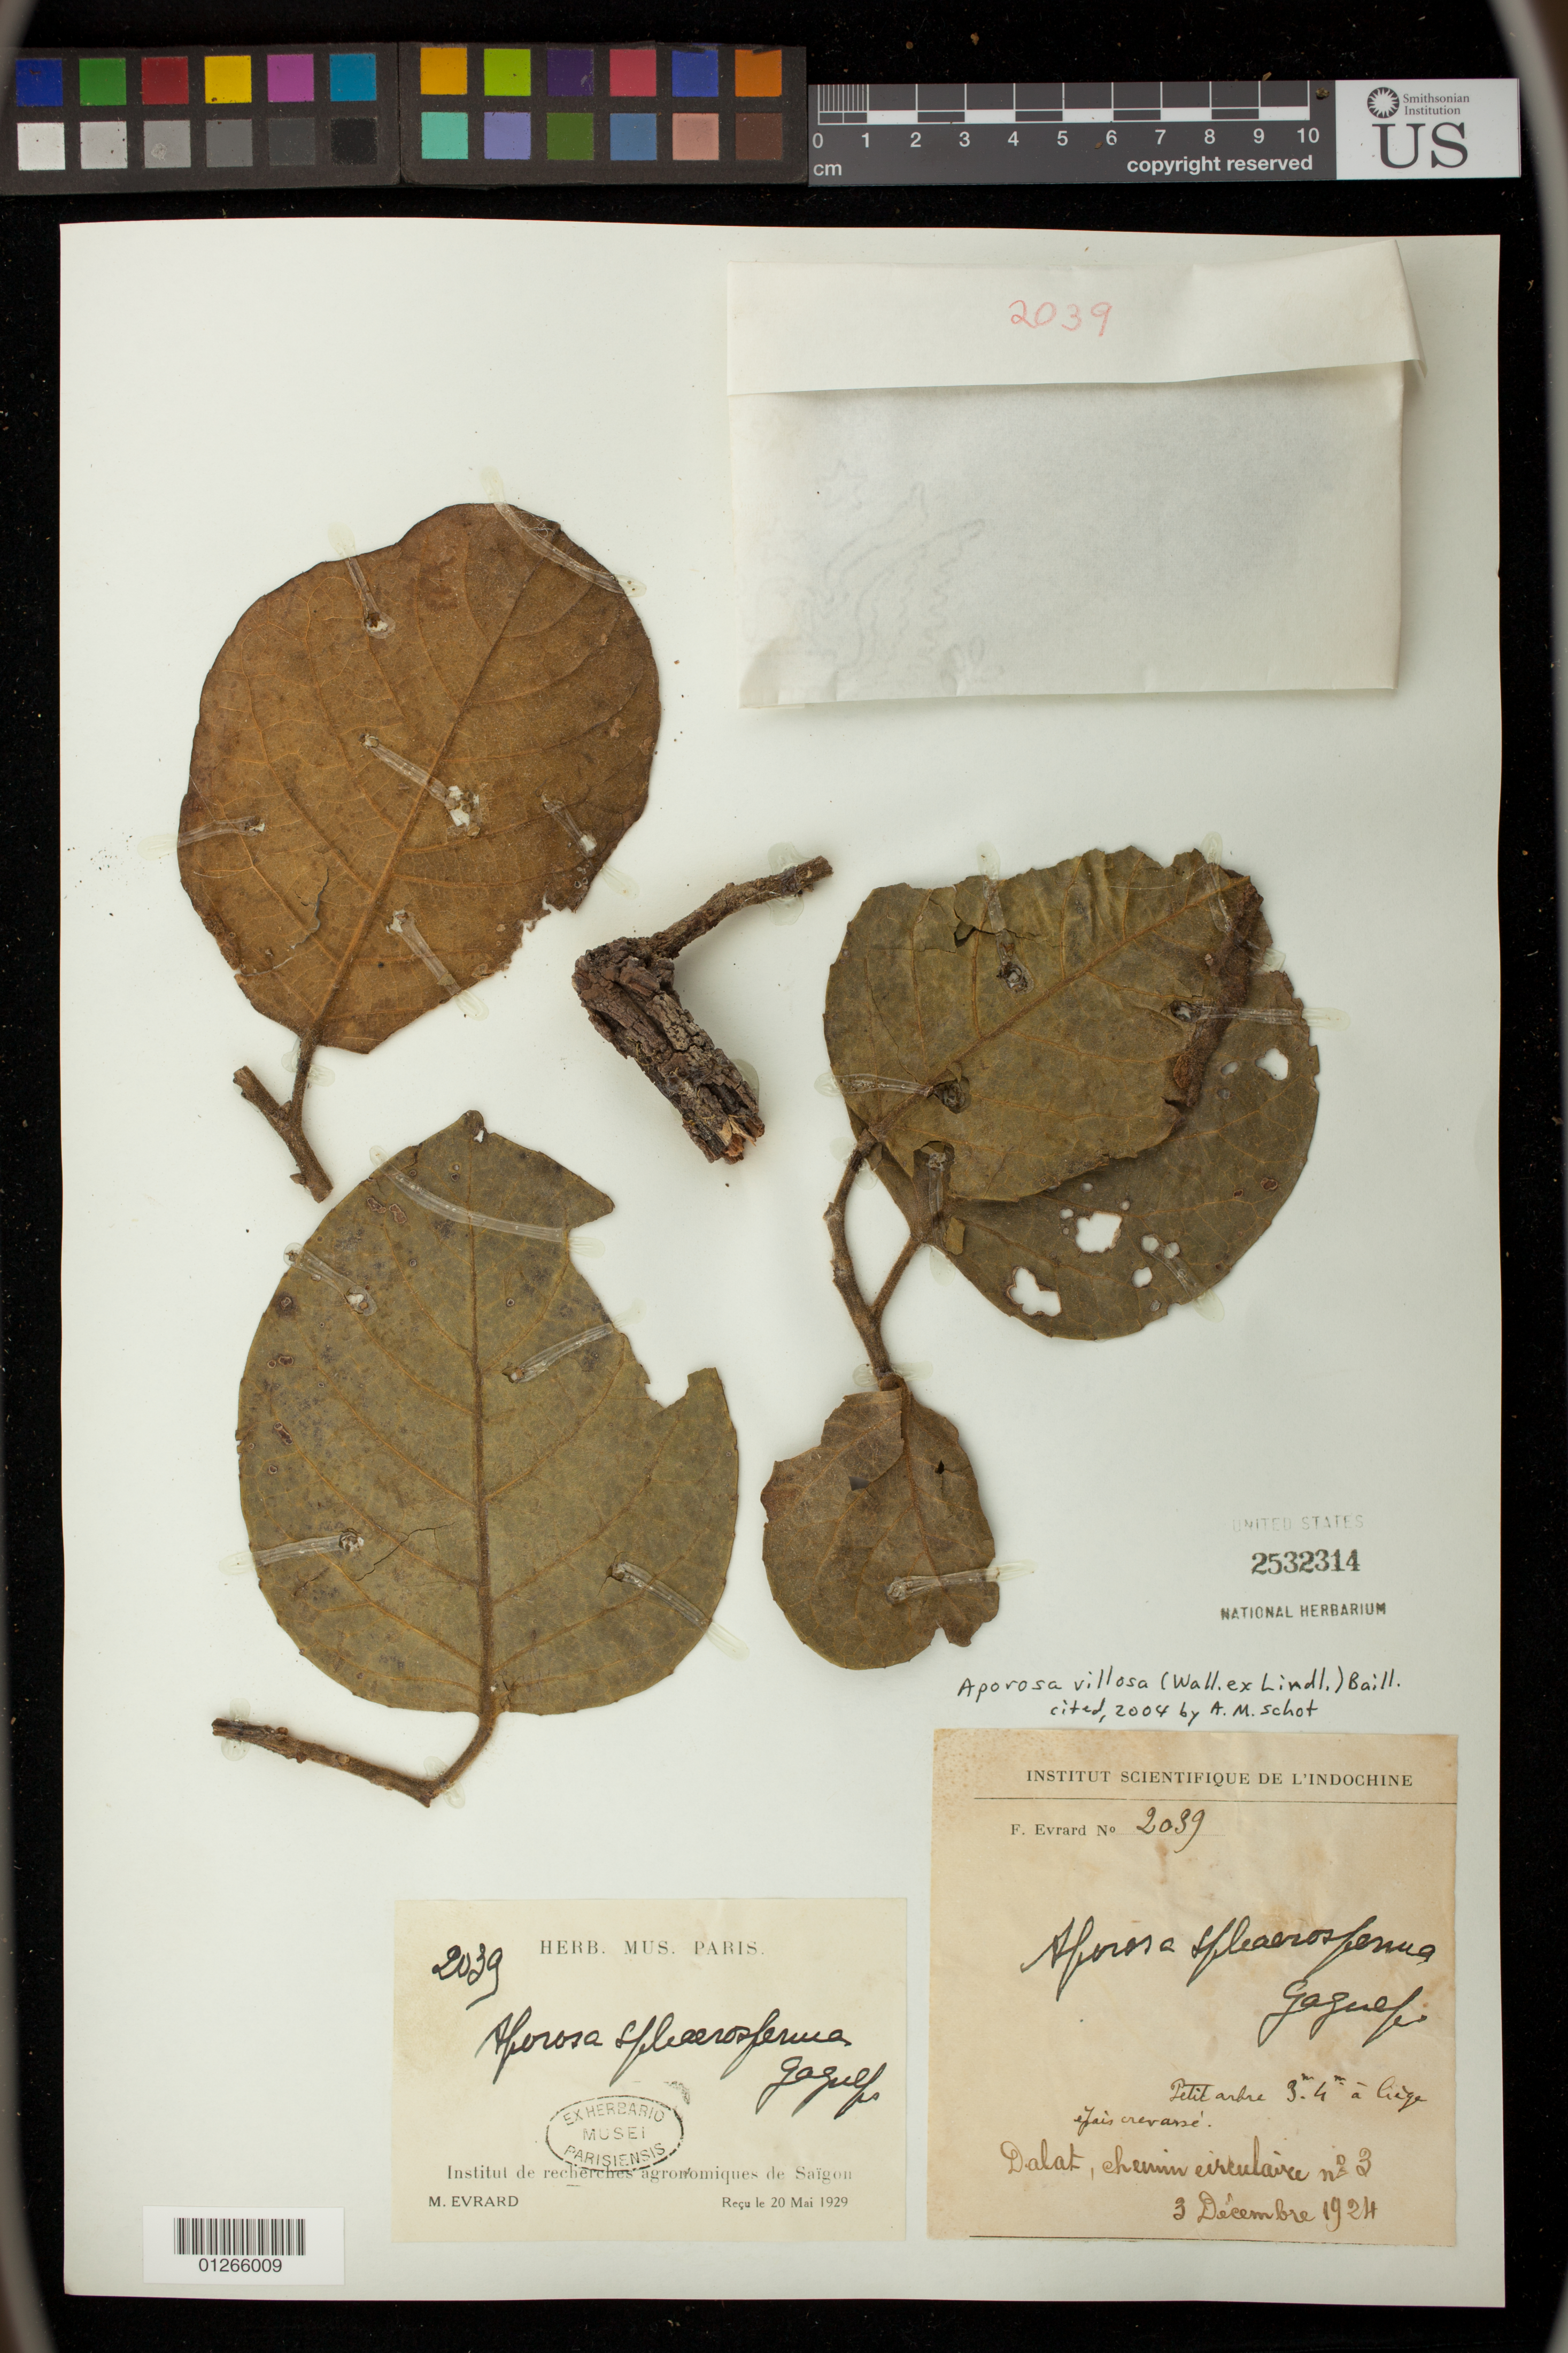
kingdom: Plantae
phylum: Tracheophyta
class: Magnoliopsida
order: Malpighiales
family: Phyllanthaceae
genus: Aporosa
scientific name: Aporosa villosa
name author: (Lindl.) Baill.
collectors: F. Evrard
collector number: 2039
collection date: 1924-12-03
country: Vietnam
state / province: Lam Dong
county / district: Da Lat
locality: Dalat, cheim circulaire No. 3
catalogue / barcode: US 2532314